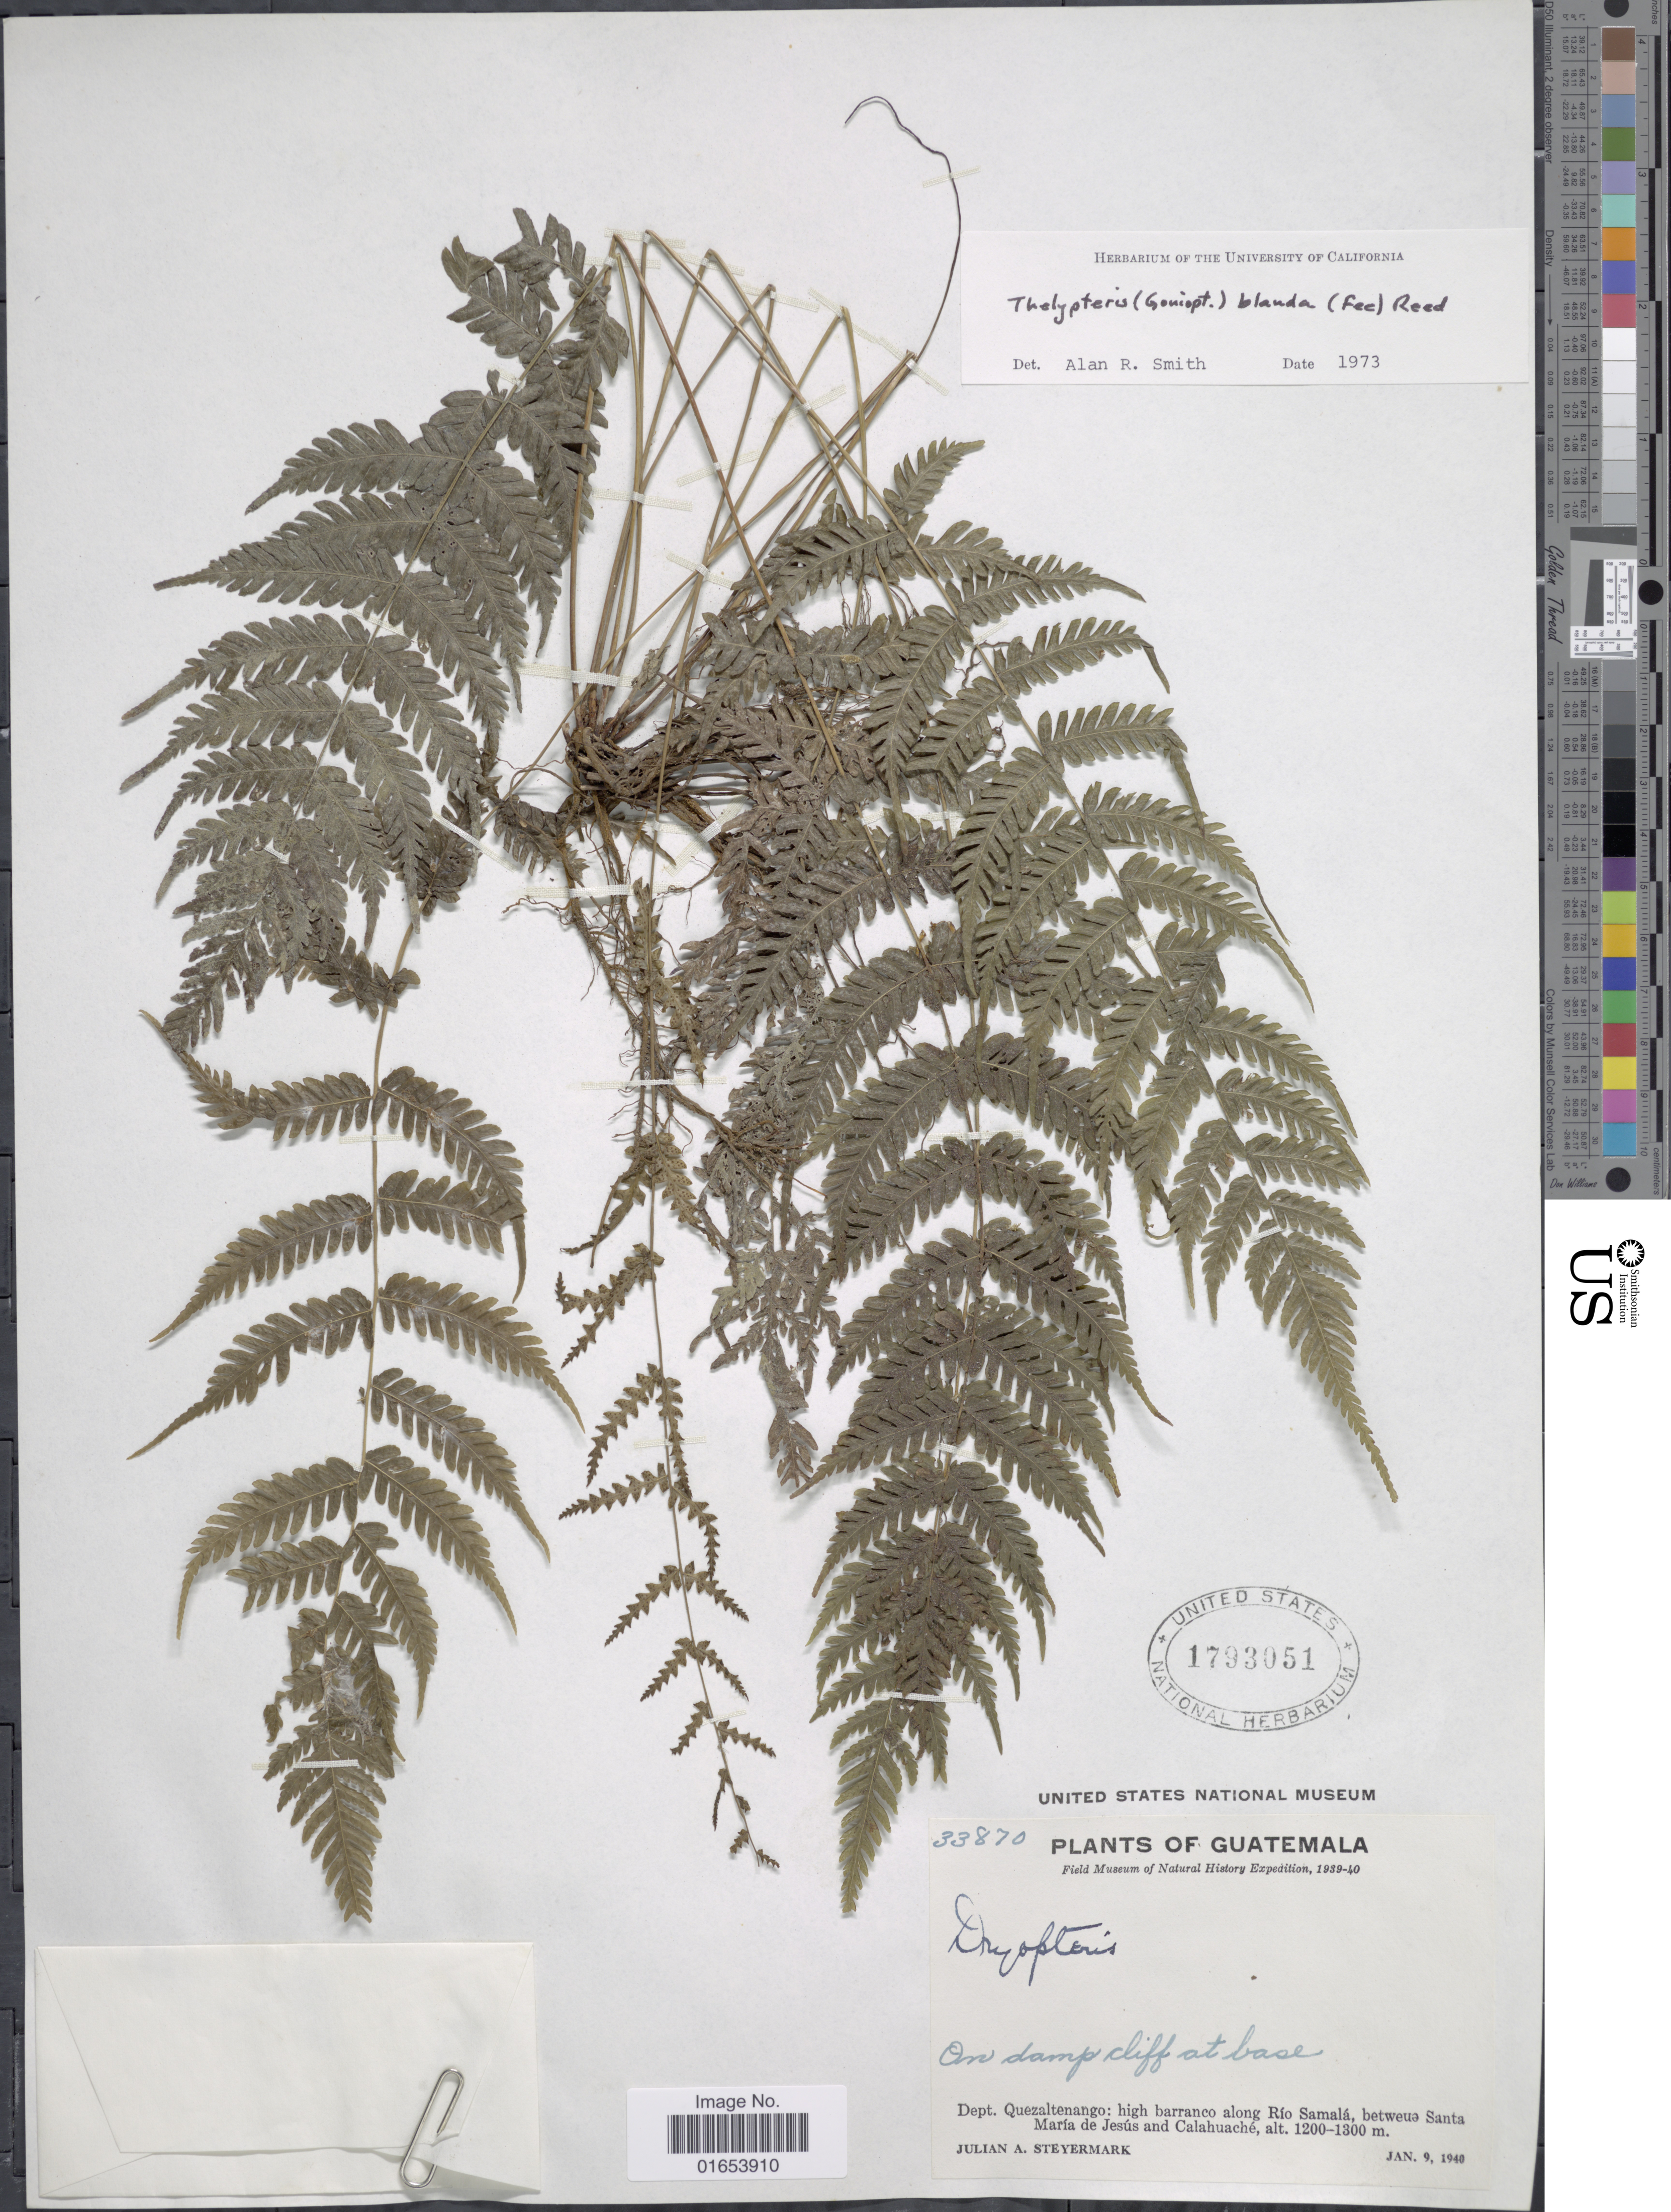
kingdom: Plantae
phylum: Tracheophyta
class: Polypodiopsida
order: Polypodiales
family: Thelypteridaceae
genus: Goniopteris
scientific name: Goniopteris blanda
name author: (Fée) Salino & T.E. Almeida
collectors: J. Steyermark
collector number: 33870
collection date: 1940-01-09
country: Guatemala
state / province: Quetzaltenango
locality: Dept. Quezaltenango: high barranco along Rio Samala, between Santa Maria de Jesus and Calahuache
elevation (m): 1200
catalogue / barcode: US 1793051